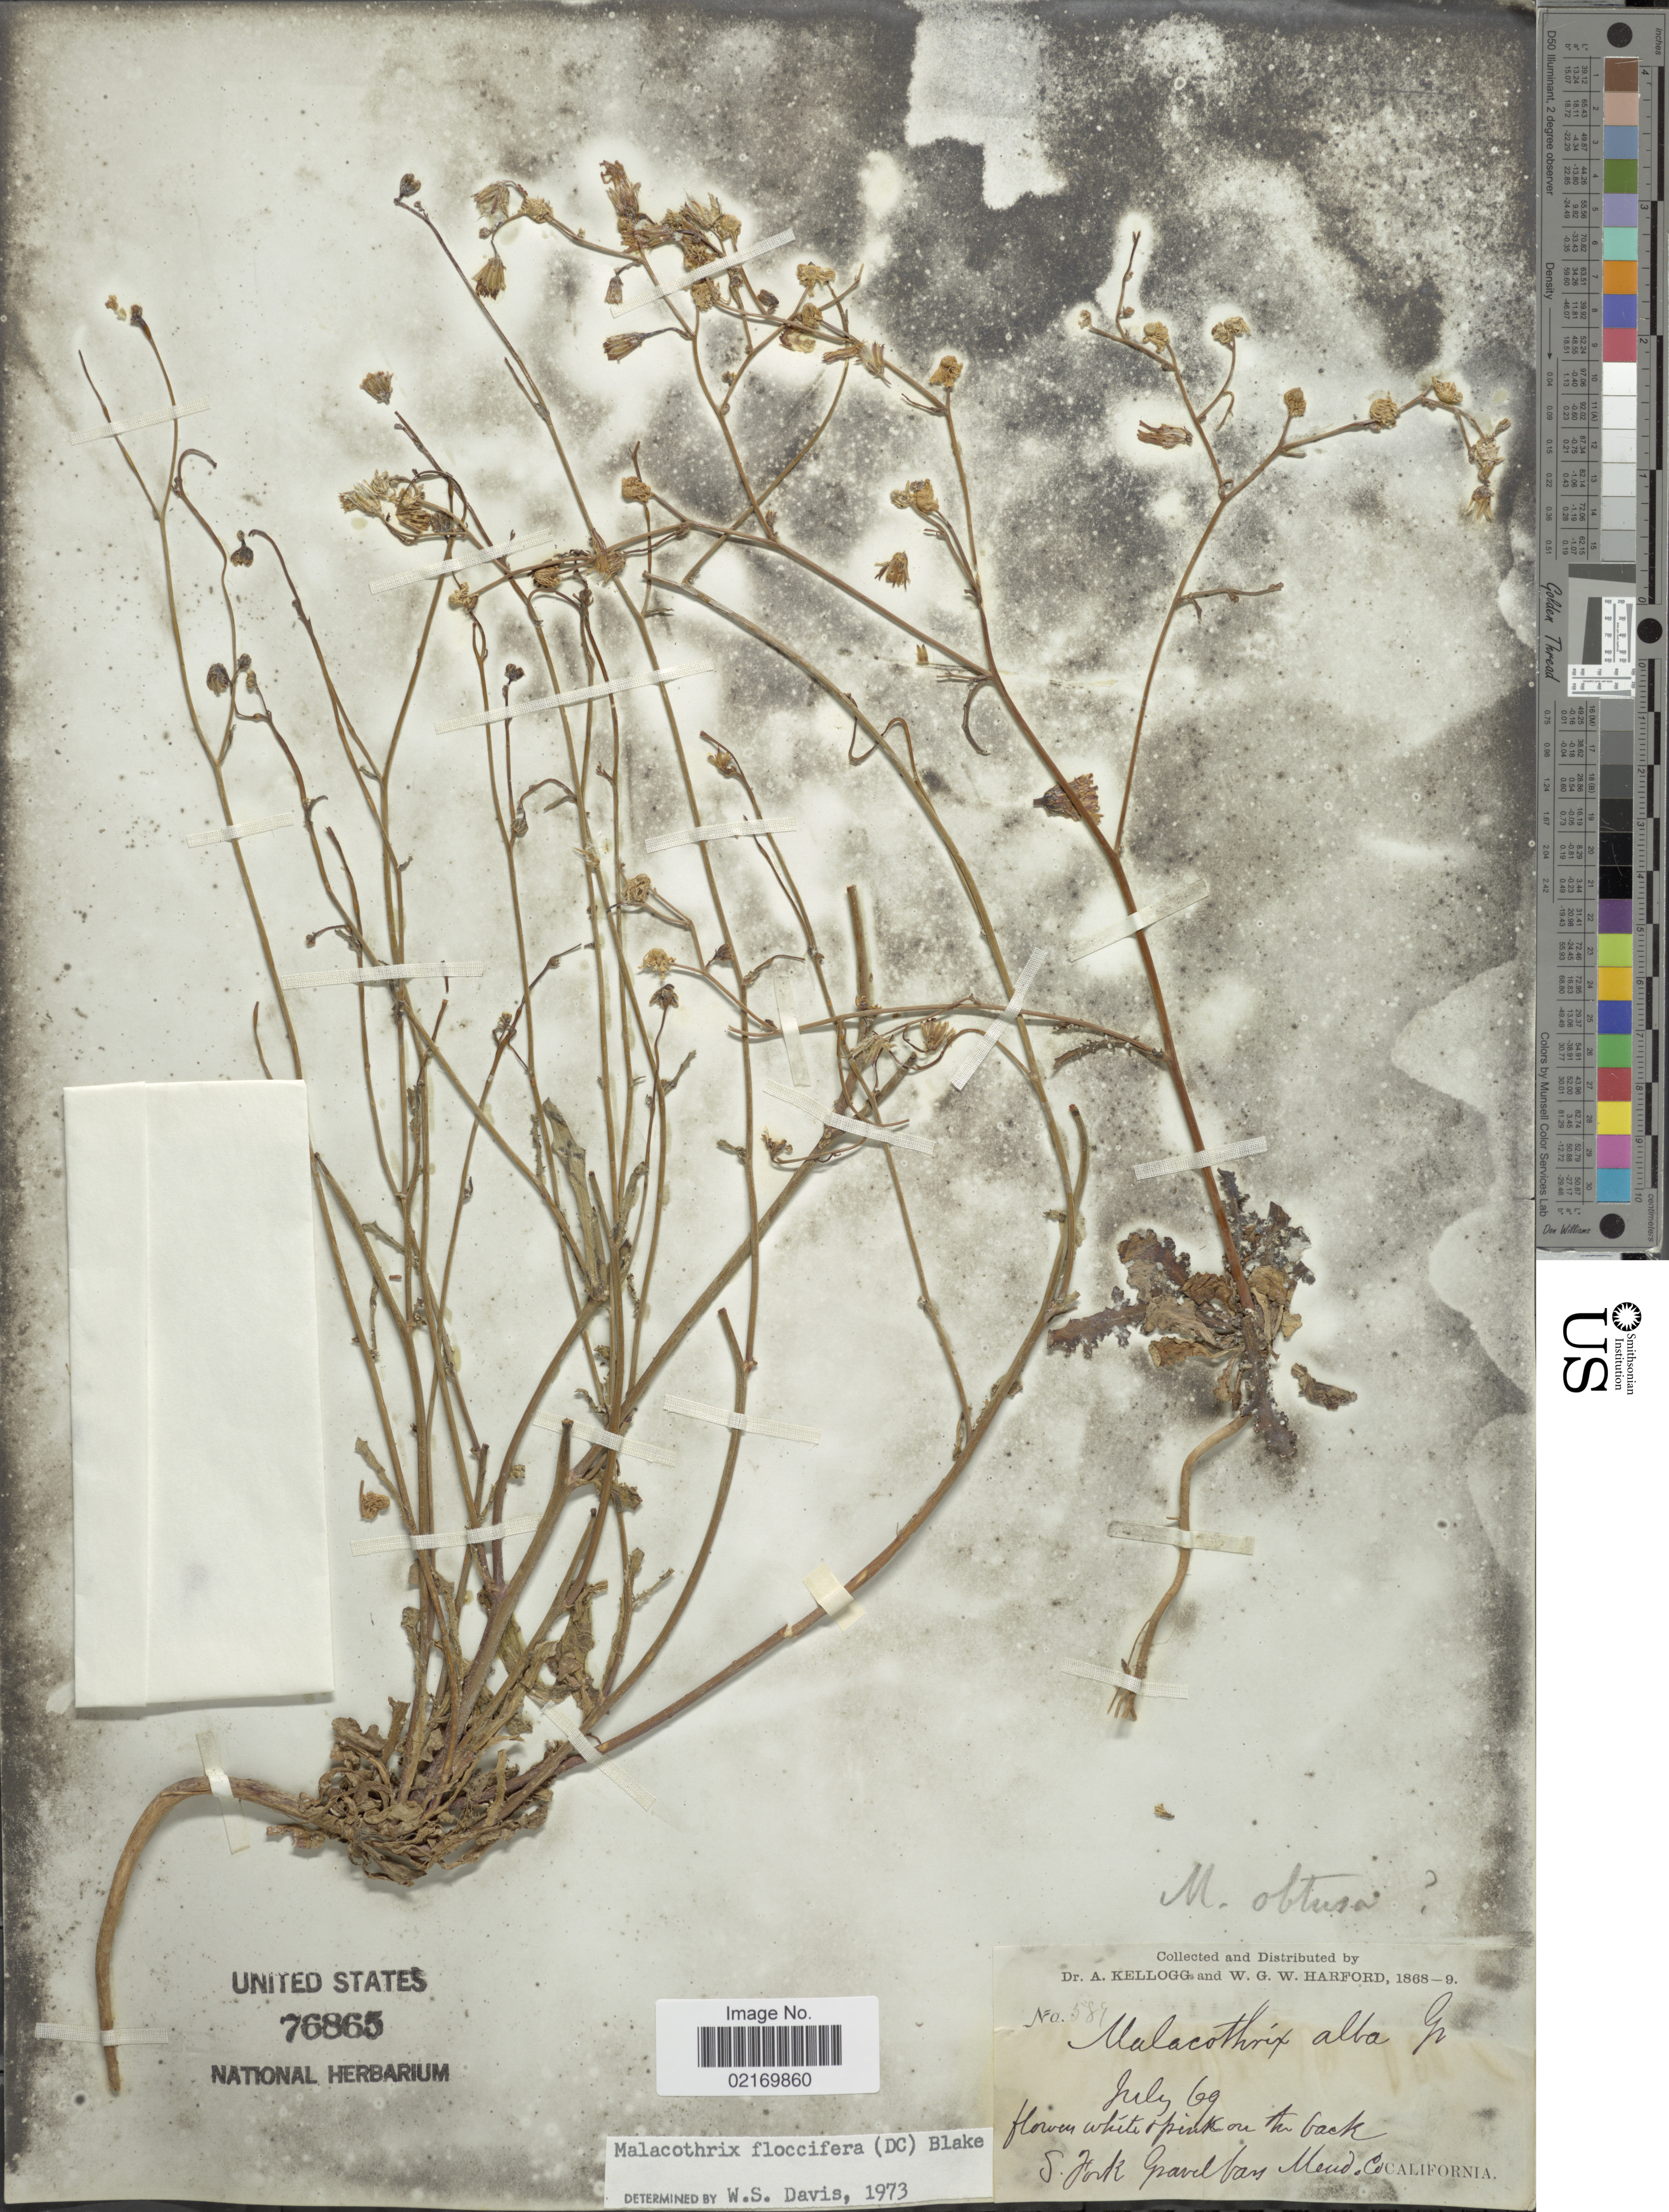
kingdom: Plantae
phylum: Tracheophyta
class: Magnoliopsida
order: Asterales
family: Asteraceae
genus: Malacothrix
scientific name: Malacothrix floccifera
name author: (DC.) S.F. Blake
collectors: A. Kellogg & W. G. W. Harford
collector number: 589*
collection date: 1869-07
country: United States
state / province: California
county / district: Mendocino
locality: S. Fork Gravelbars, Mend. Co.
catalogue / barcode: US 76865